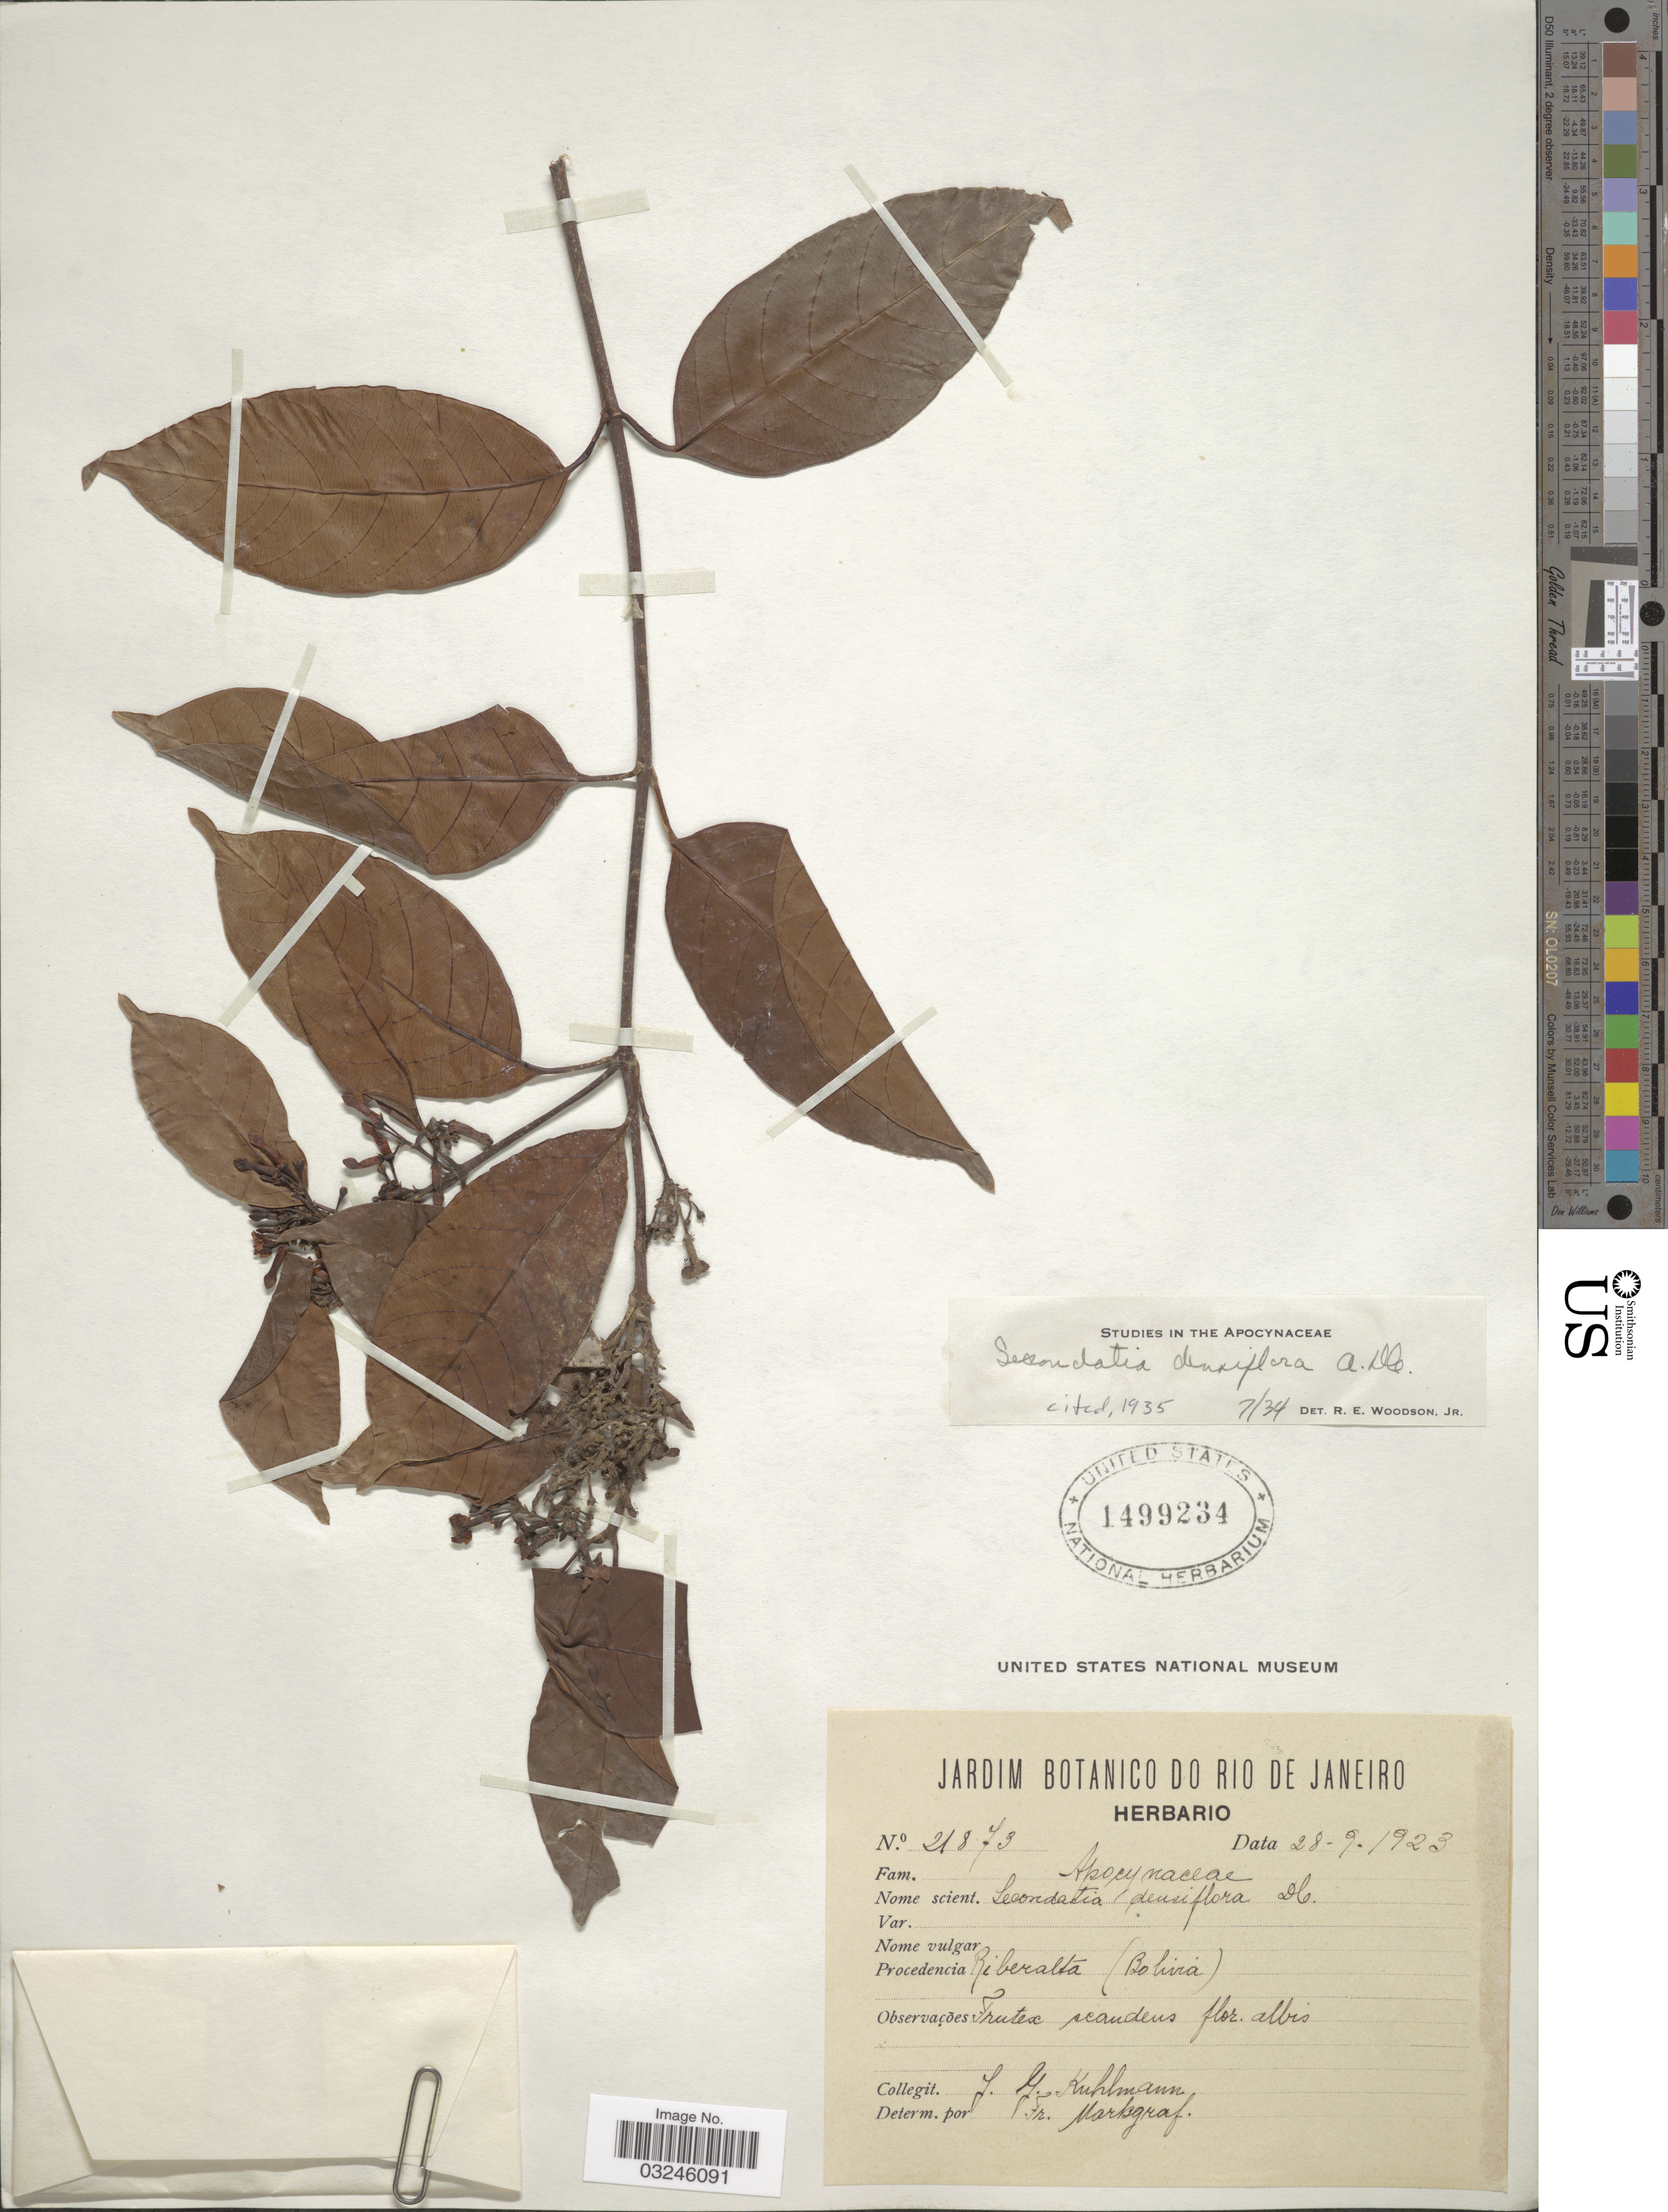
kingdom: Plantae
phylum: Tracheophyta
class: Magnoliopsida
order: Gentianales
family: Apocynaceae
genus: Secondatia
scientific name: Secondatia densiflora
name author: A. DC.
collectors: J. G. Kuhlmann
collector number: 21873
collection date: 1923-09-28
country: Bolivia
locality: Riberalta.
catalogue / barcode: US 1499234